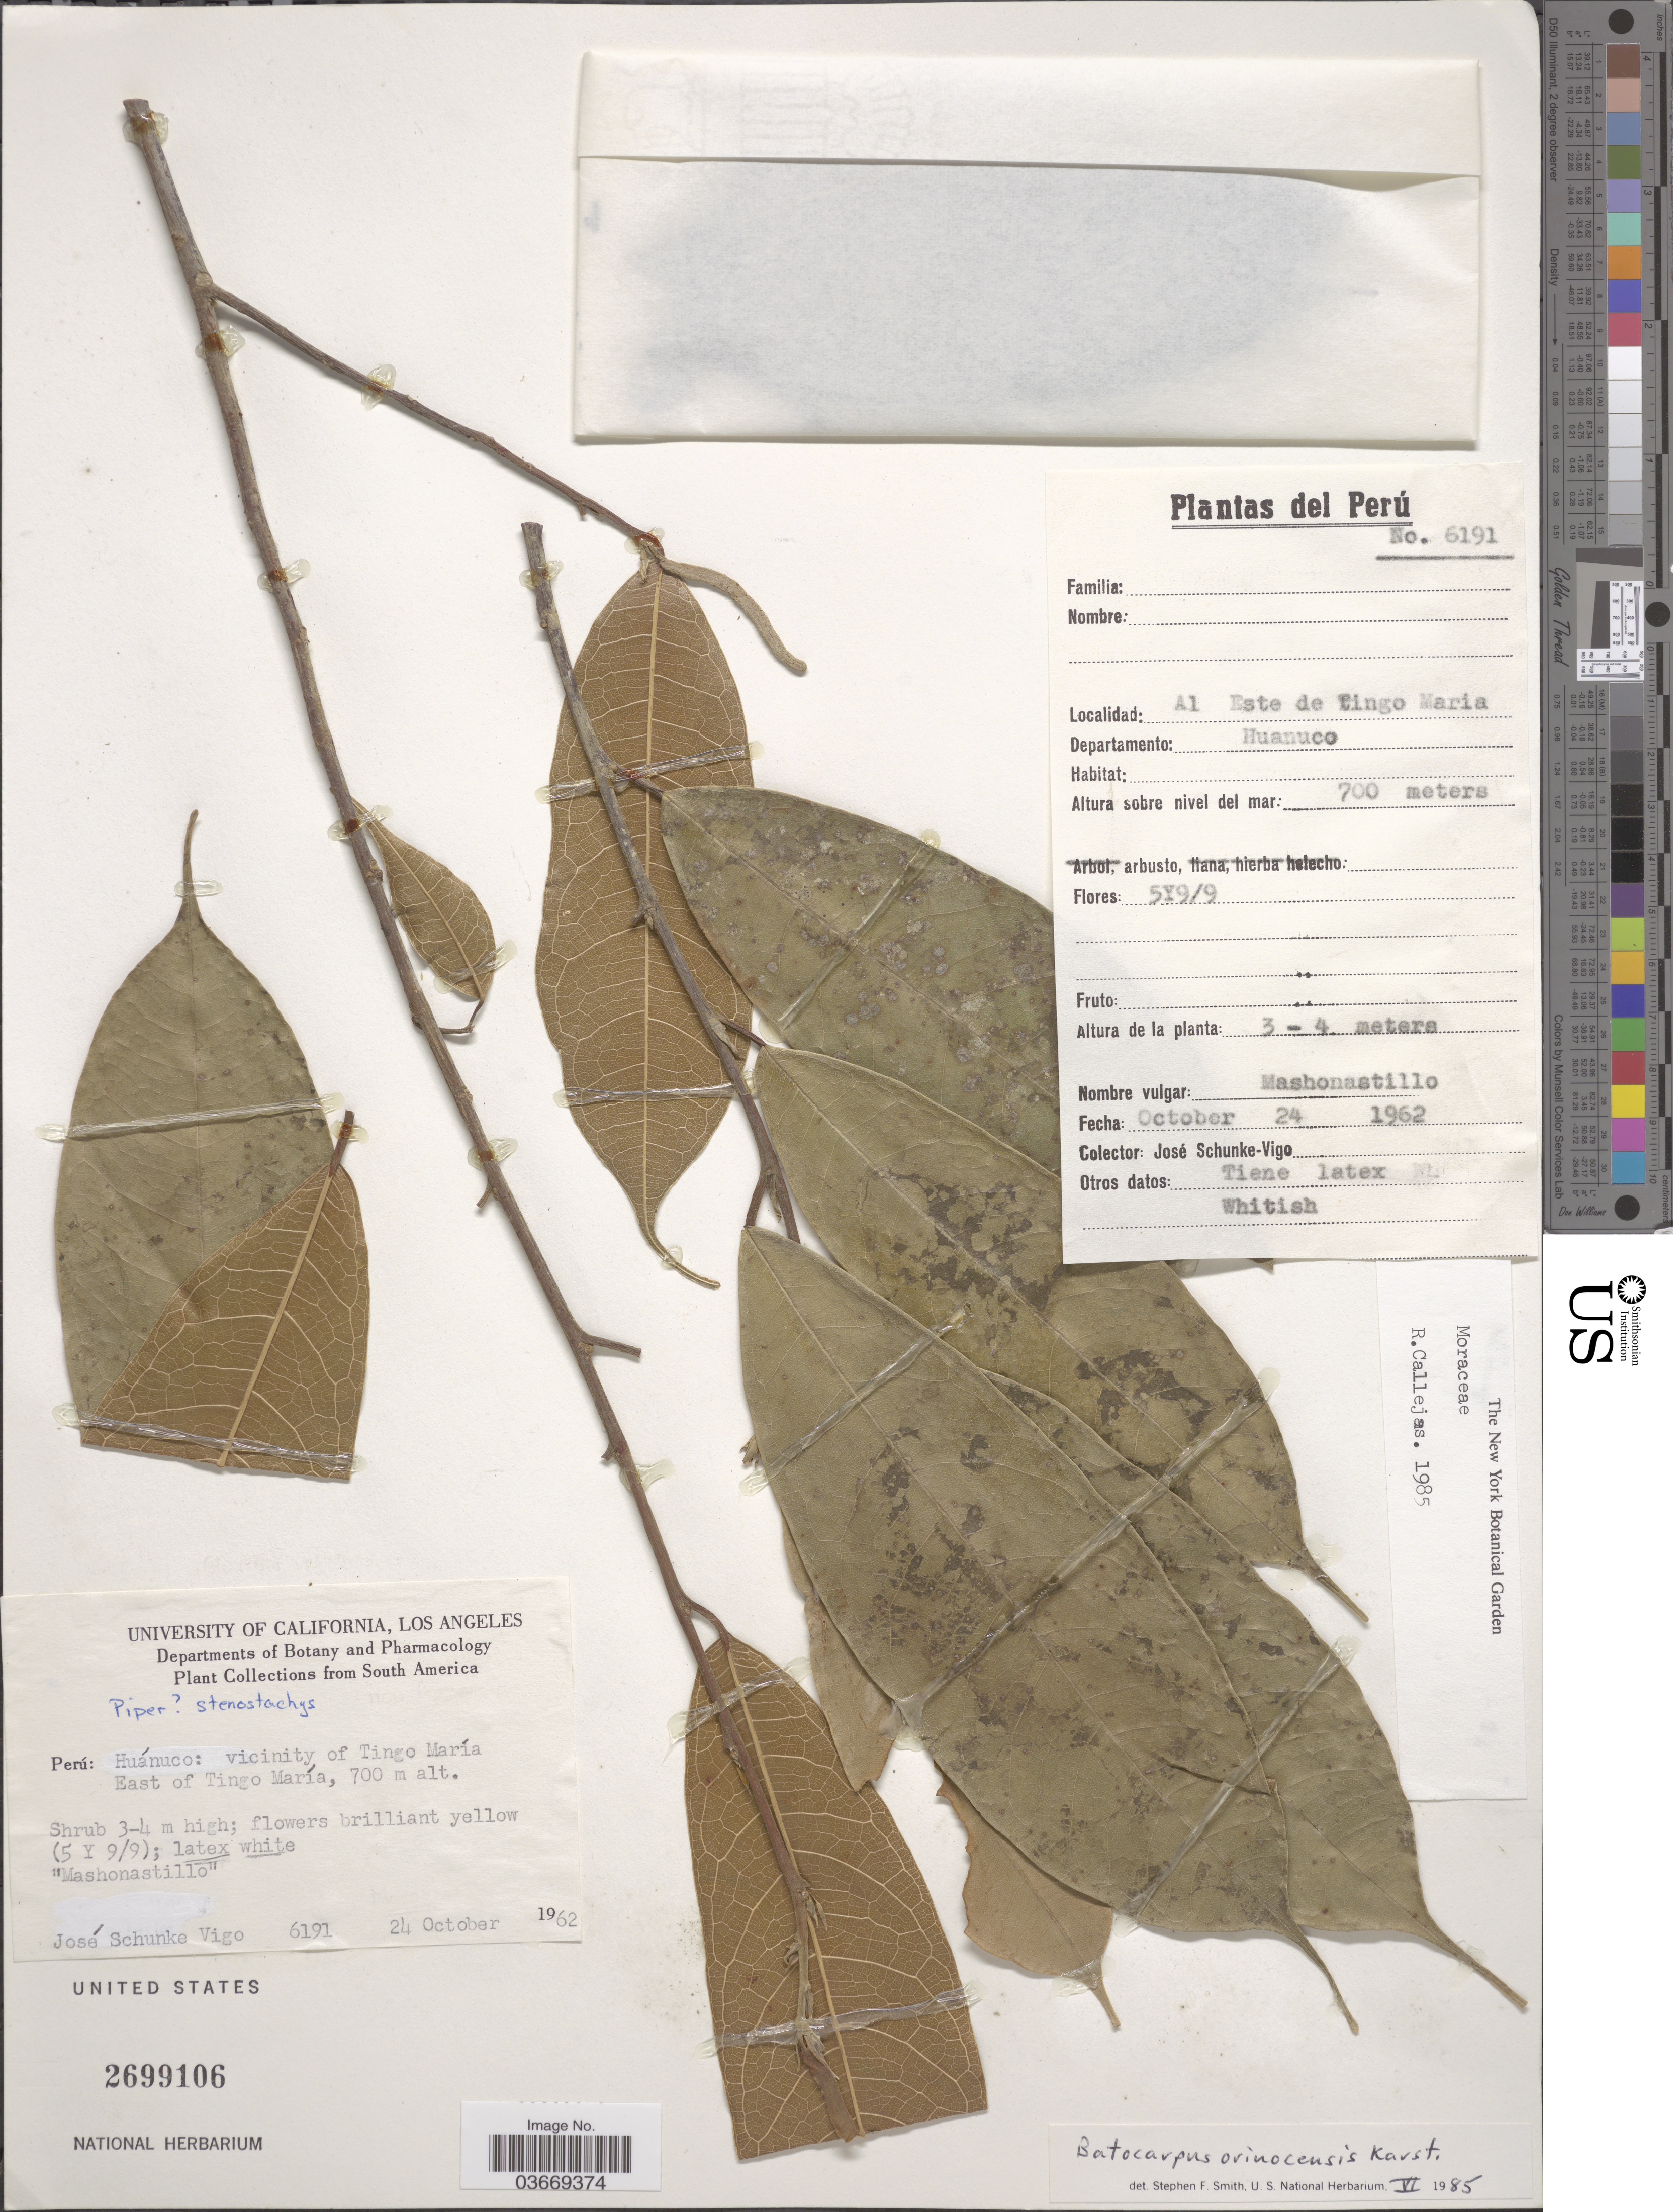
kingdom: Plantae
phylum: Tracheophyta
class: Magnoliopsida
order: Rosales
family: Moraceae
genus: Batocarpus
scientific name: Batocarpus orinocensis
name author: H. Karst.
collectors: J. Schunke Vigo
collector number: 6191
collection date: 1962-10-24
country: Peru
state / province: Huánuco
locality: Vicinity of Tingo María, East of Tingo María.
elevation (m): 700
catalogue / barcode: US 2699106